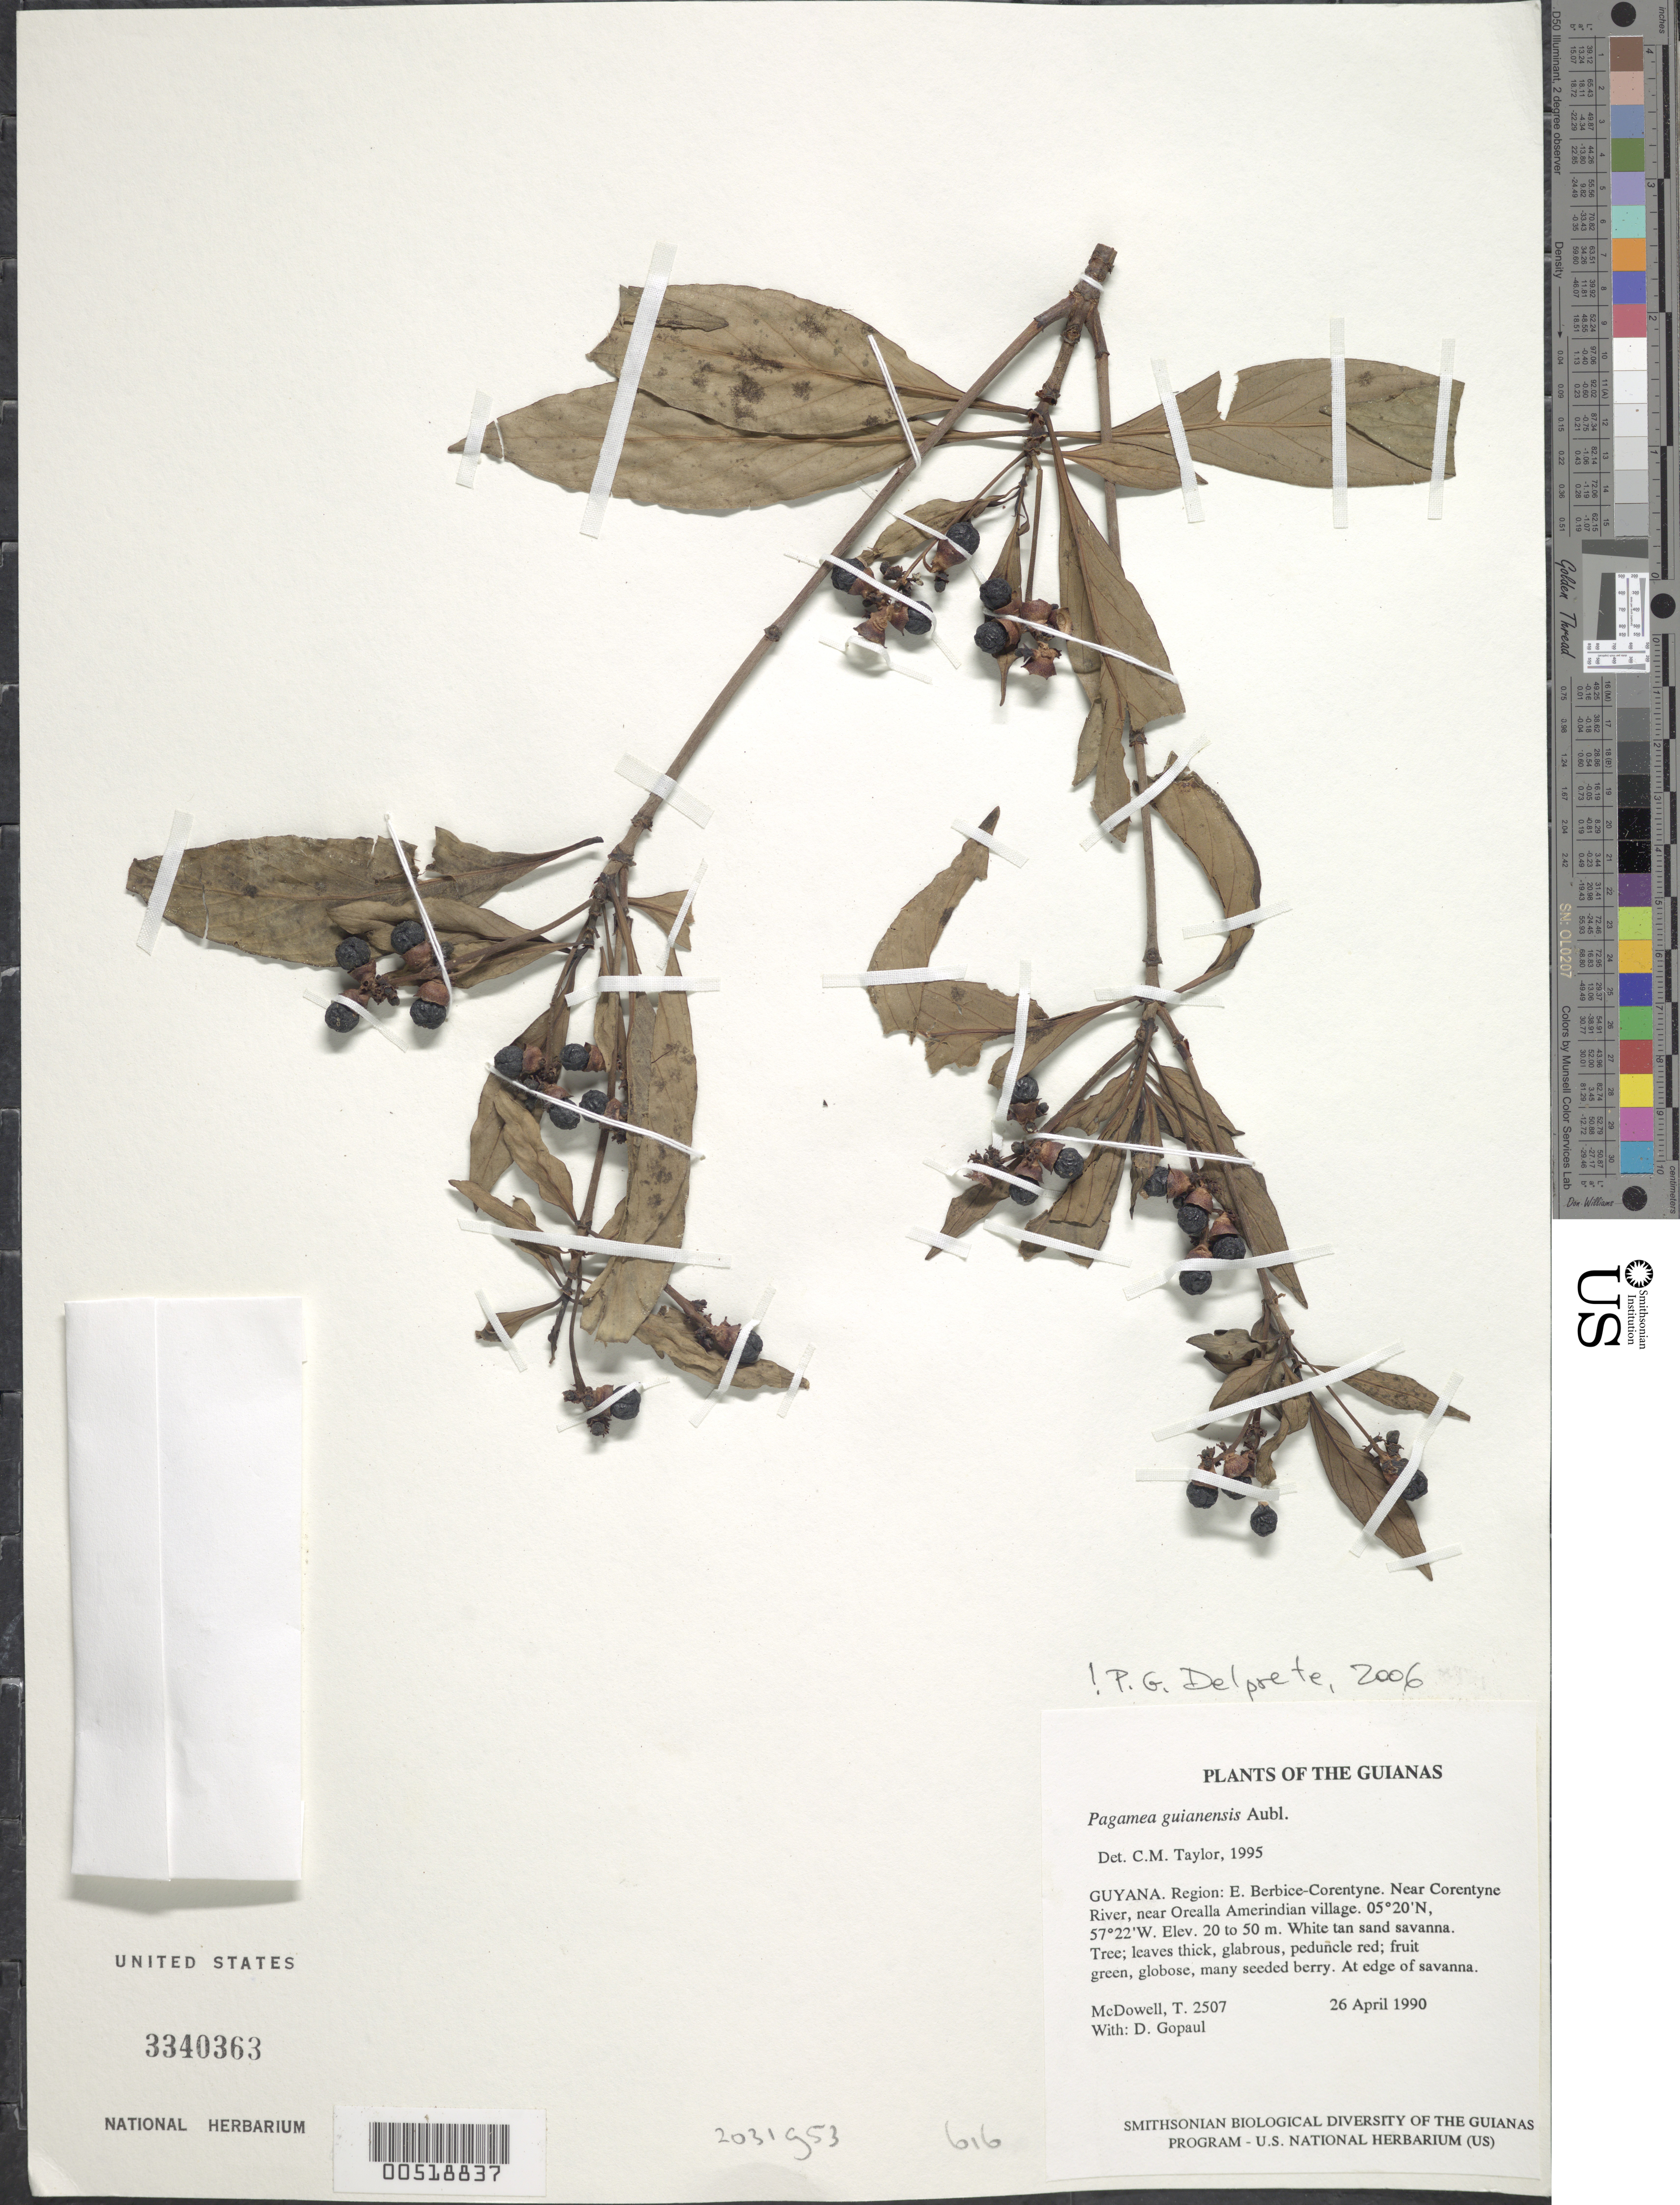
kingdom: Plantae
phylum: Tracheophyta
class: Magnoliopsida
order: Gentianales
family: Rubiaceae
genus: Pagamea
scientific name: Pagamea guianensis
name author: Aubl.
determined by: Delprete, P. G., Herb. de Guyane Cay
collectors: T. McDowell & D. Gopaul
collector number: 2507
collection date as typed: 26 April 1990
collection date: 1990-04-26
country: Guyana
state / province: E. Berbice-Corentyne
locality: Near Corentyne River and Orealla Amerindian village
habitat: White and tan sand savanna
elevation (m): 20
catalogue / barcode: US 3340363